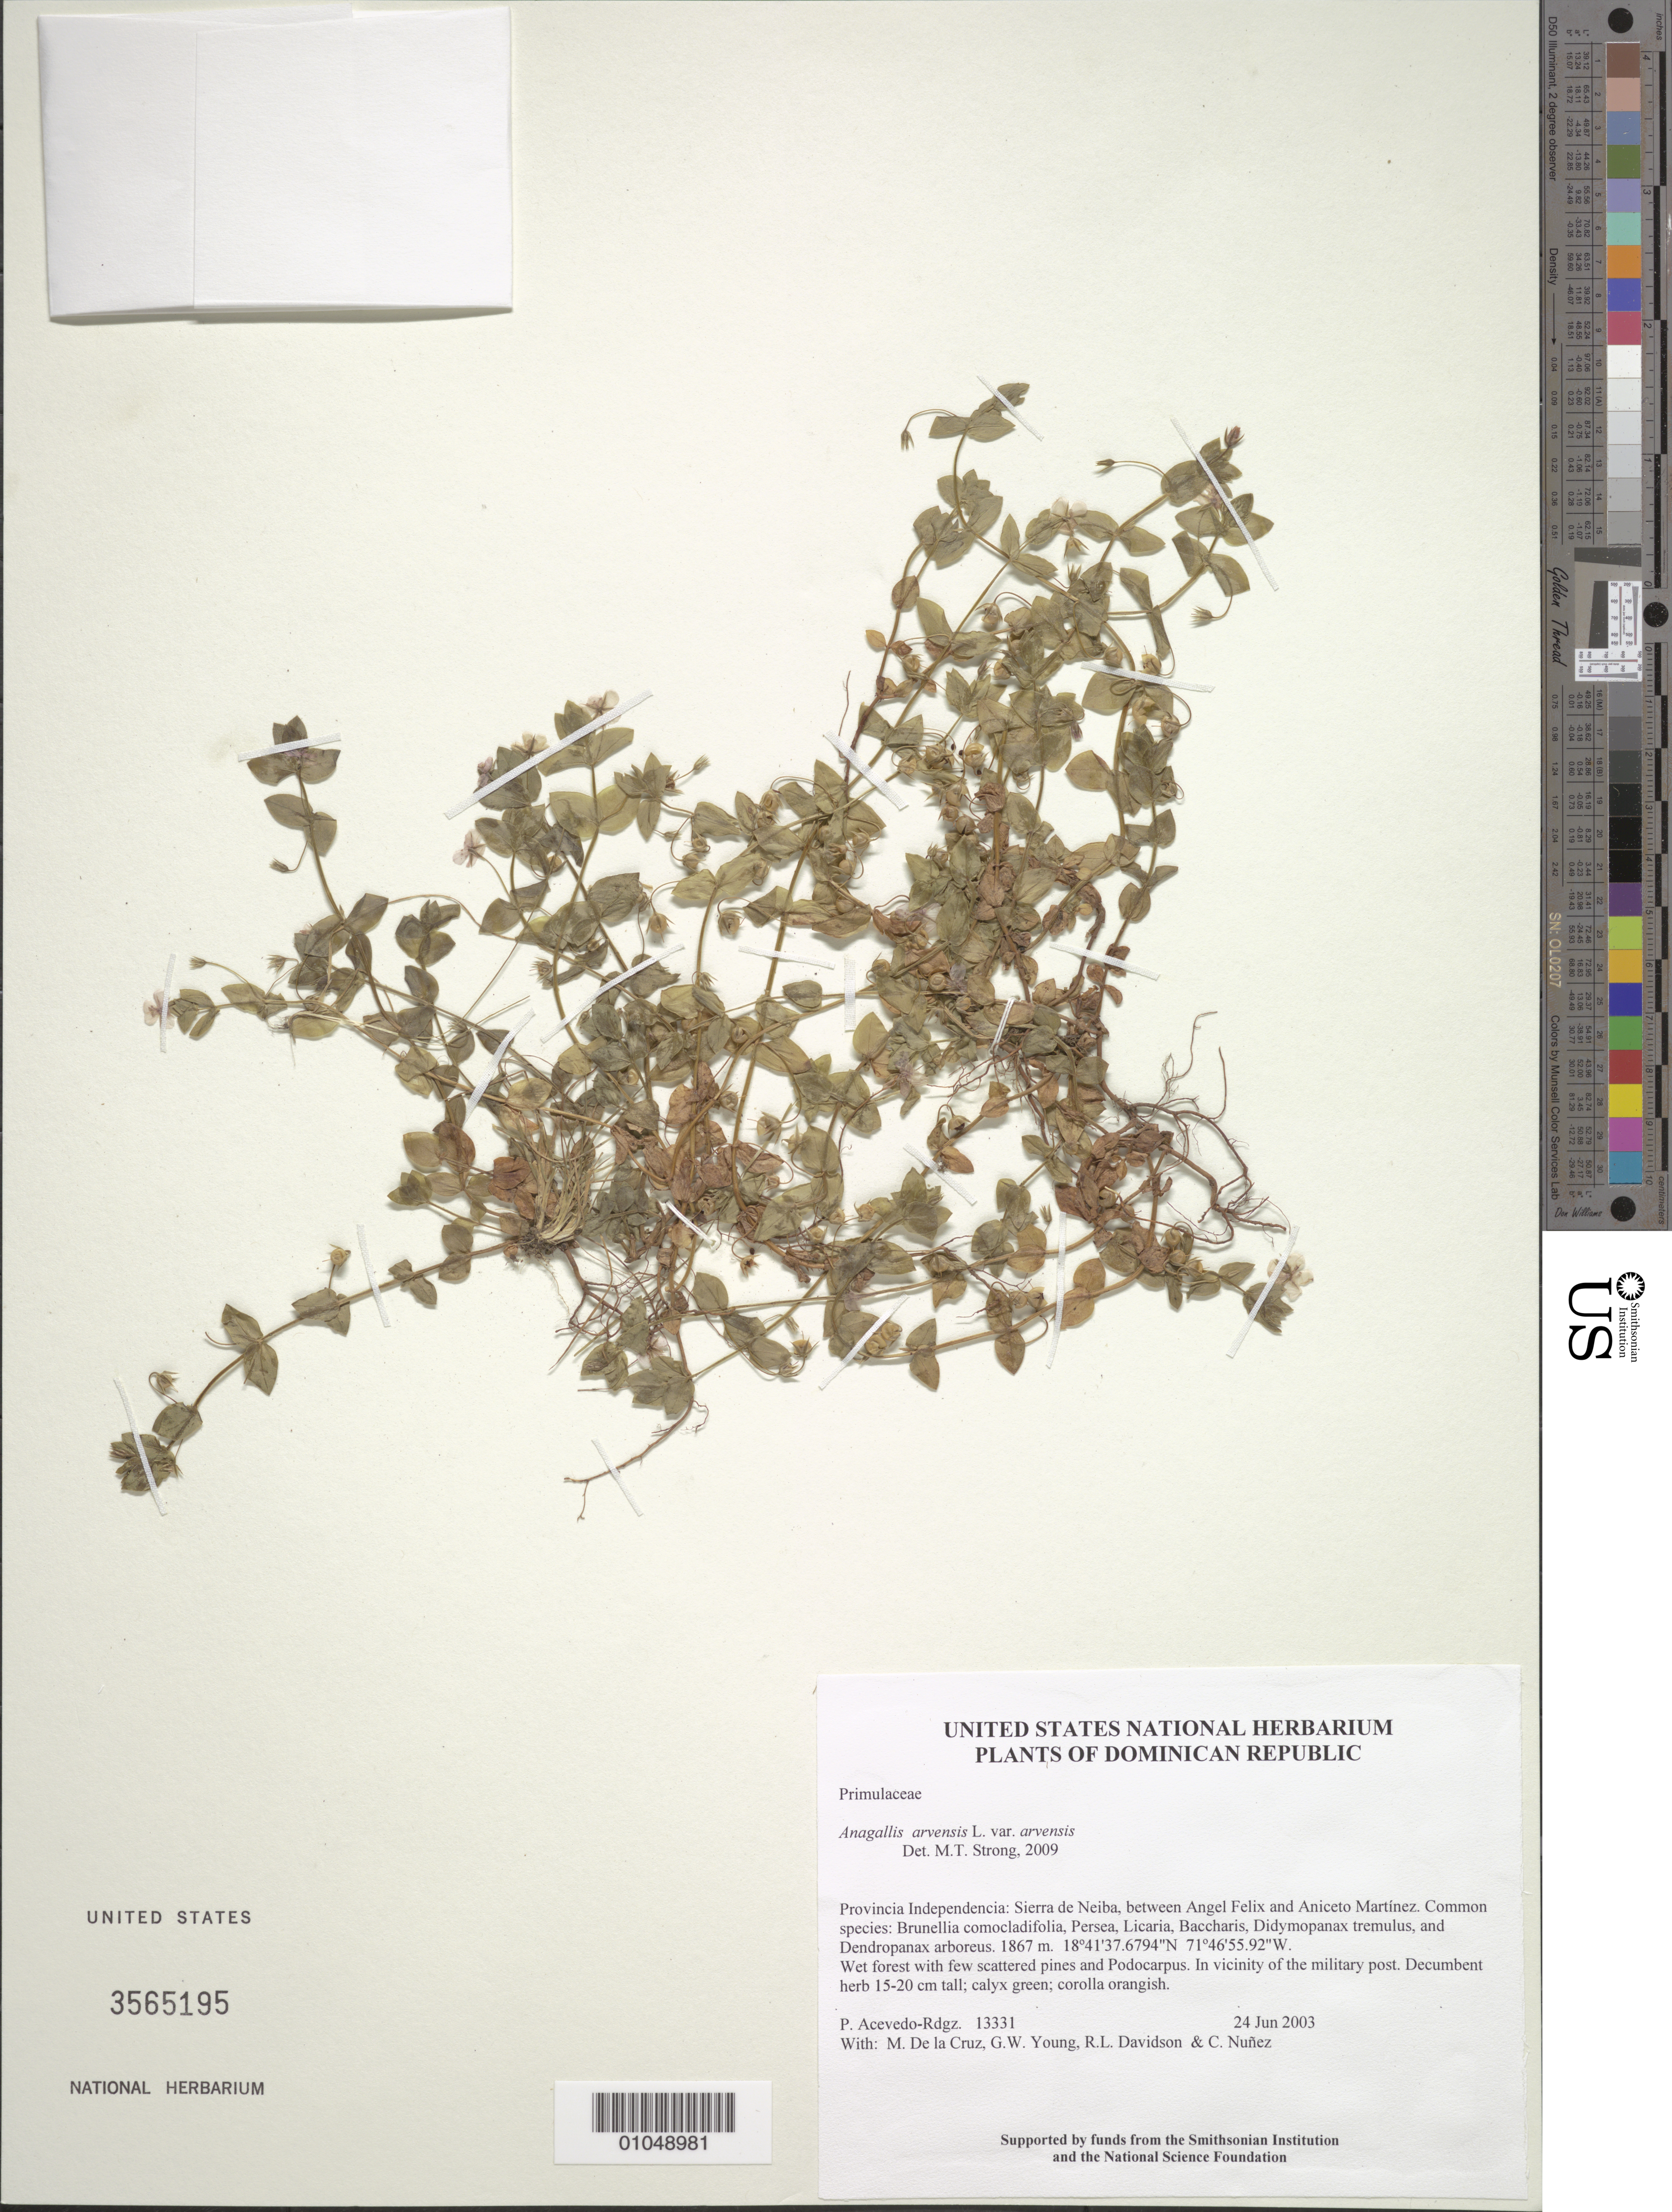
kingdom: Plantae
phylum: Tracheophyta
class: Magnoliopsida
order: Ericales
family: Primulaceae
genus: Anagallis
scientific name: Anagallis arvensis var. arvensis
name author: L.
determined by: Strong, M. T., (US), Smithsonian Institution - National Museum of Natural History (UNITED STATES)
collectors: P. Acevedo-Rodr., M. de la Cruz, J. Rawlins, G. Young, R. Davidson & C. Nunez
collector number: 13331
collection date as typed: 24 Jun 2003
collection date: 2003-06-24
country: Dominican Republic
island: Hispaniola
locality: Provincia Independencia: Sierra de Neiba, between Angel Felix and Aniceto Martínez. Common species: Brunellia comocladifolia, Persea, Licaria, Baccharis, Didymopanax tremulus, and Dendropanax arboreus.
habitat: Wet forest with few scattered pines and Podocarpus. In vicinity of the military post.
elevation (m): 1867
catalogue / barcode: US 3565195